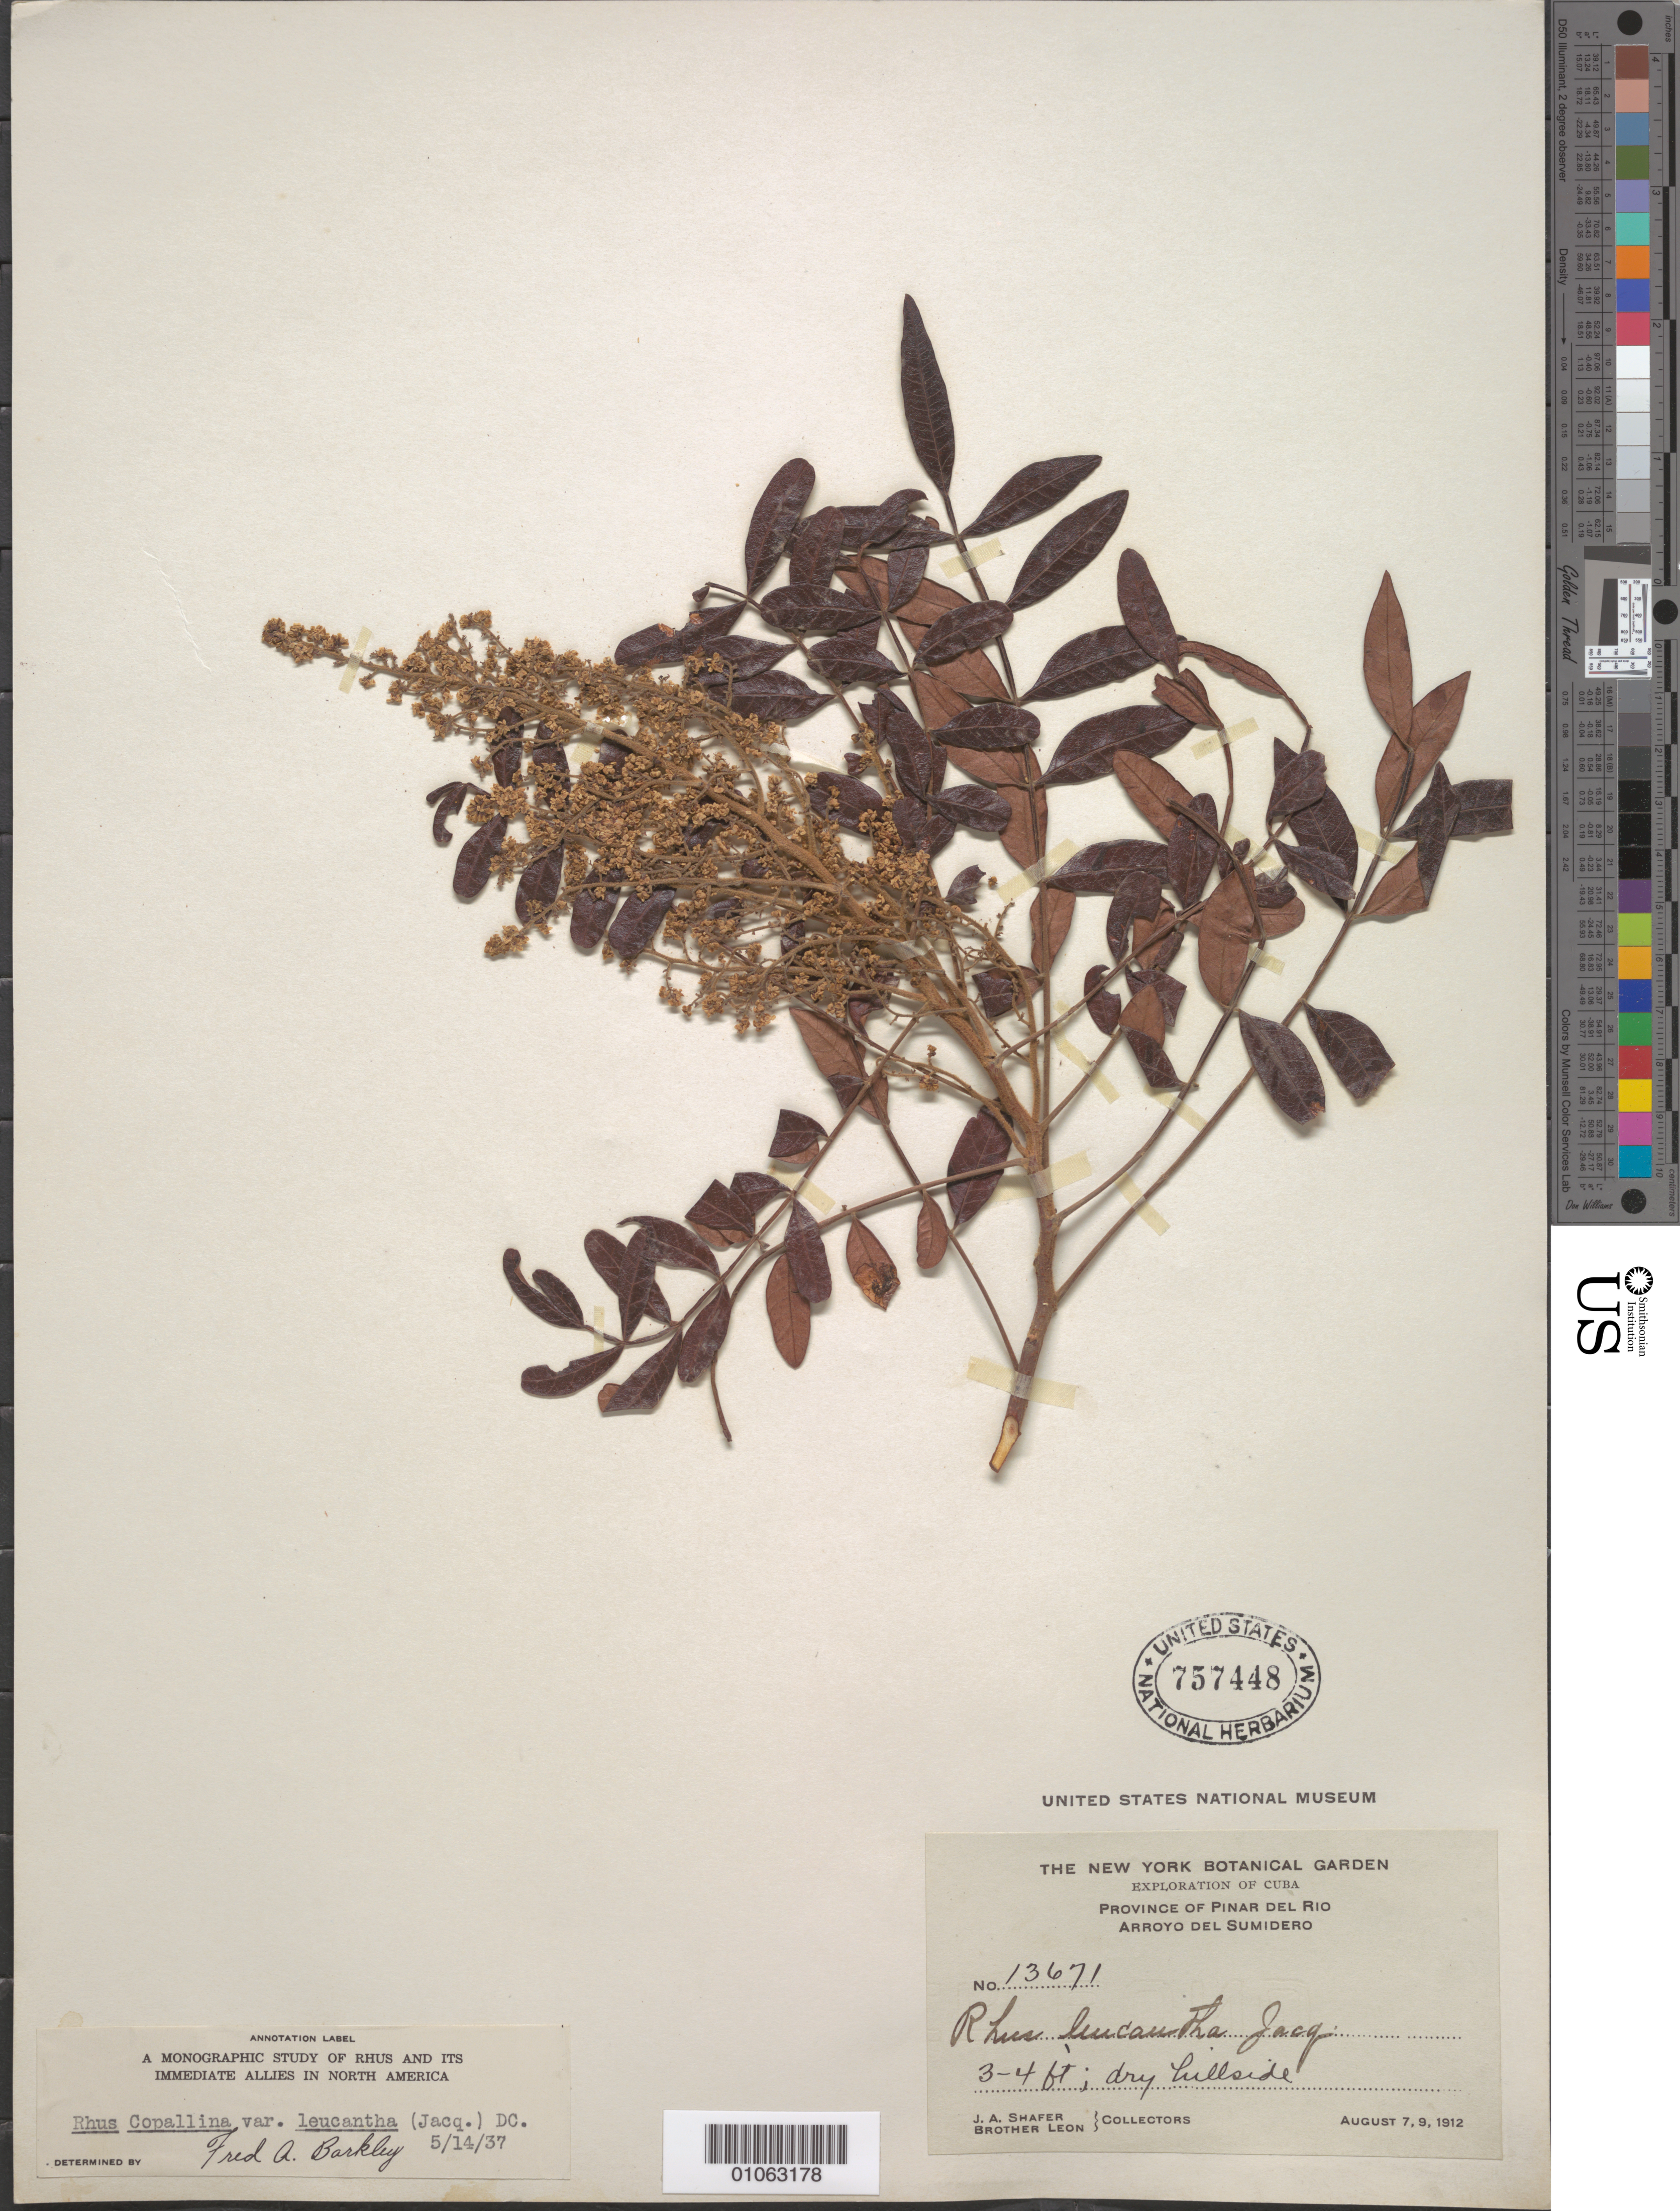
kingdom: Plantae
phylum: Tracheophyta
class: Magnoliopsida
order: Sapindales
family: Anacardiaceae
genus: Rhus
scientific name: Rhus copallinum subsp. leucantha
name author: (Jacq.) A.E. Murray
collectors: J. A. Shafer & Bro. León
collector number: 13671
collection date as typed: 07 Aug 1912 to 09 Aug 1912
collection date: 1912-08-07/1912-08-09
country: Cuba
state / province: Pinar del Rio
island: Cuba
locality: Dry hillside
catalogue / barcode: US 757448